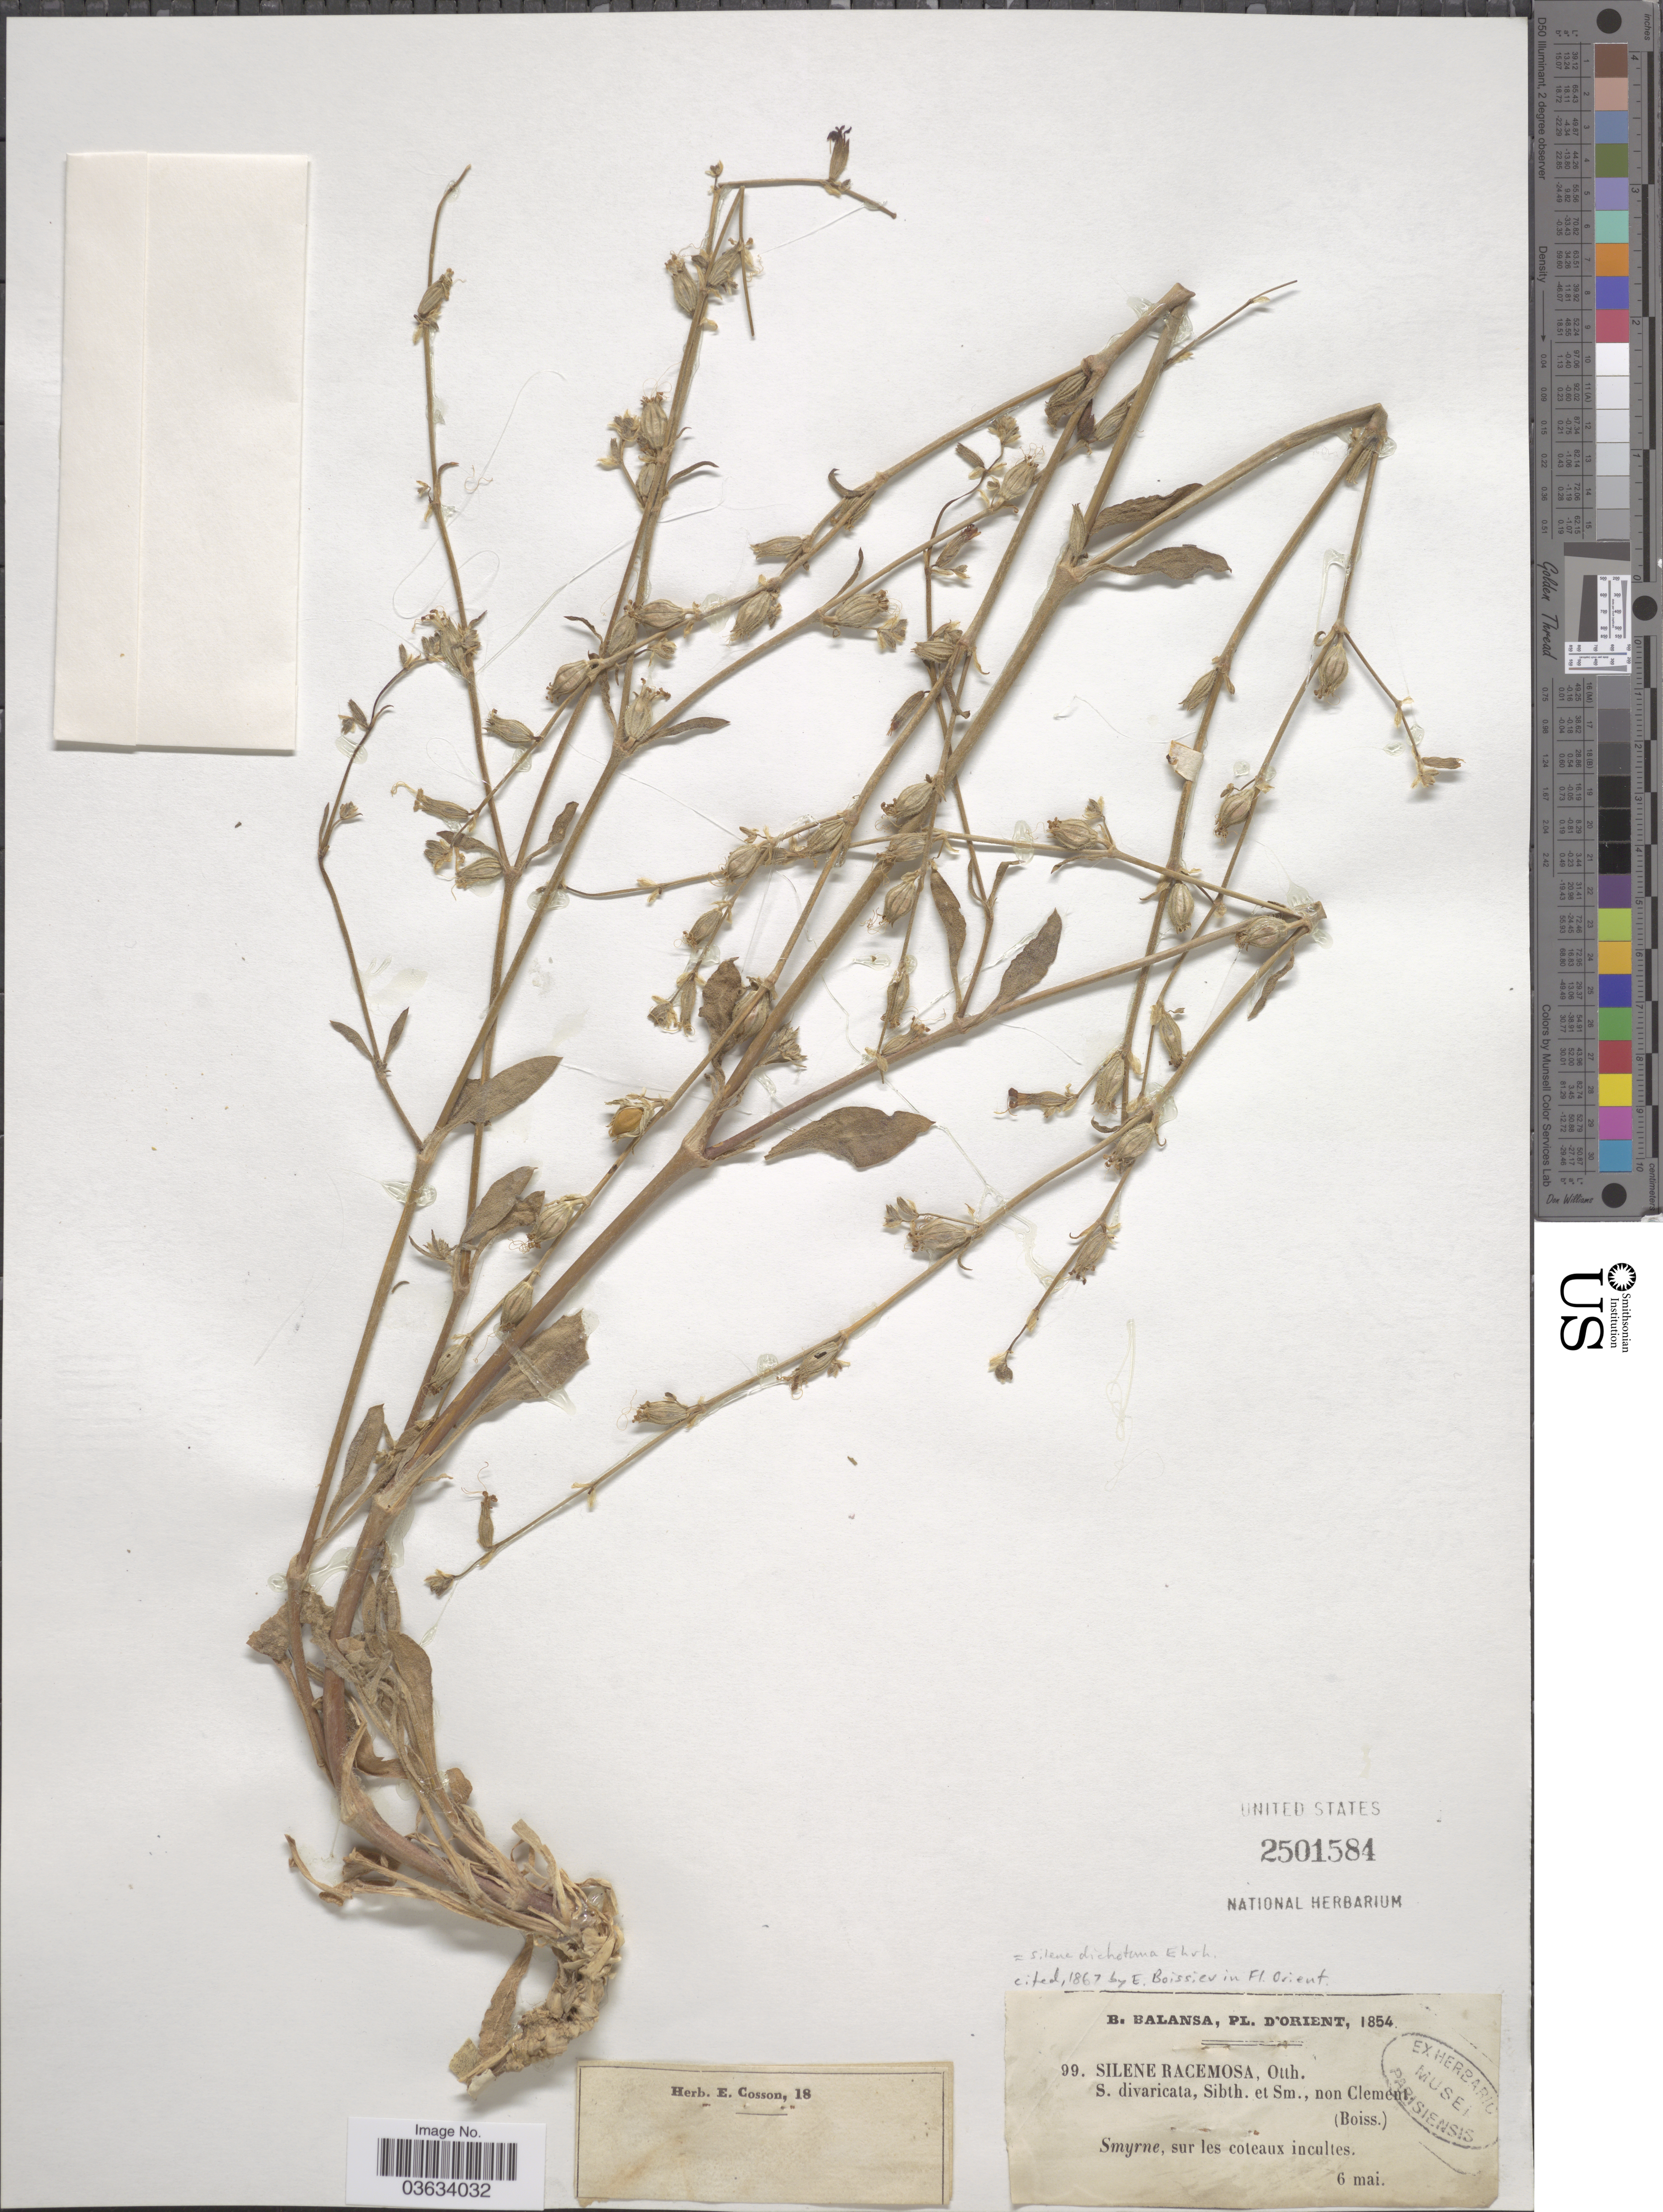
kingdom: Plantae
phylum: Tracheophyta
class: Magnoliopsida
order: Caryophyllales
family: Caryophyllaceae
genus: Silene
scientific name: Silene dichotoma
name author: Ehrh.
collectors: B. Balansa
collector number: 99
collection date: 1854-05-06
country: Turkey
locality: Orient. Smyrne.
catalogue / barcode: US 2501584